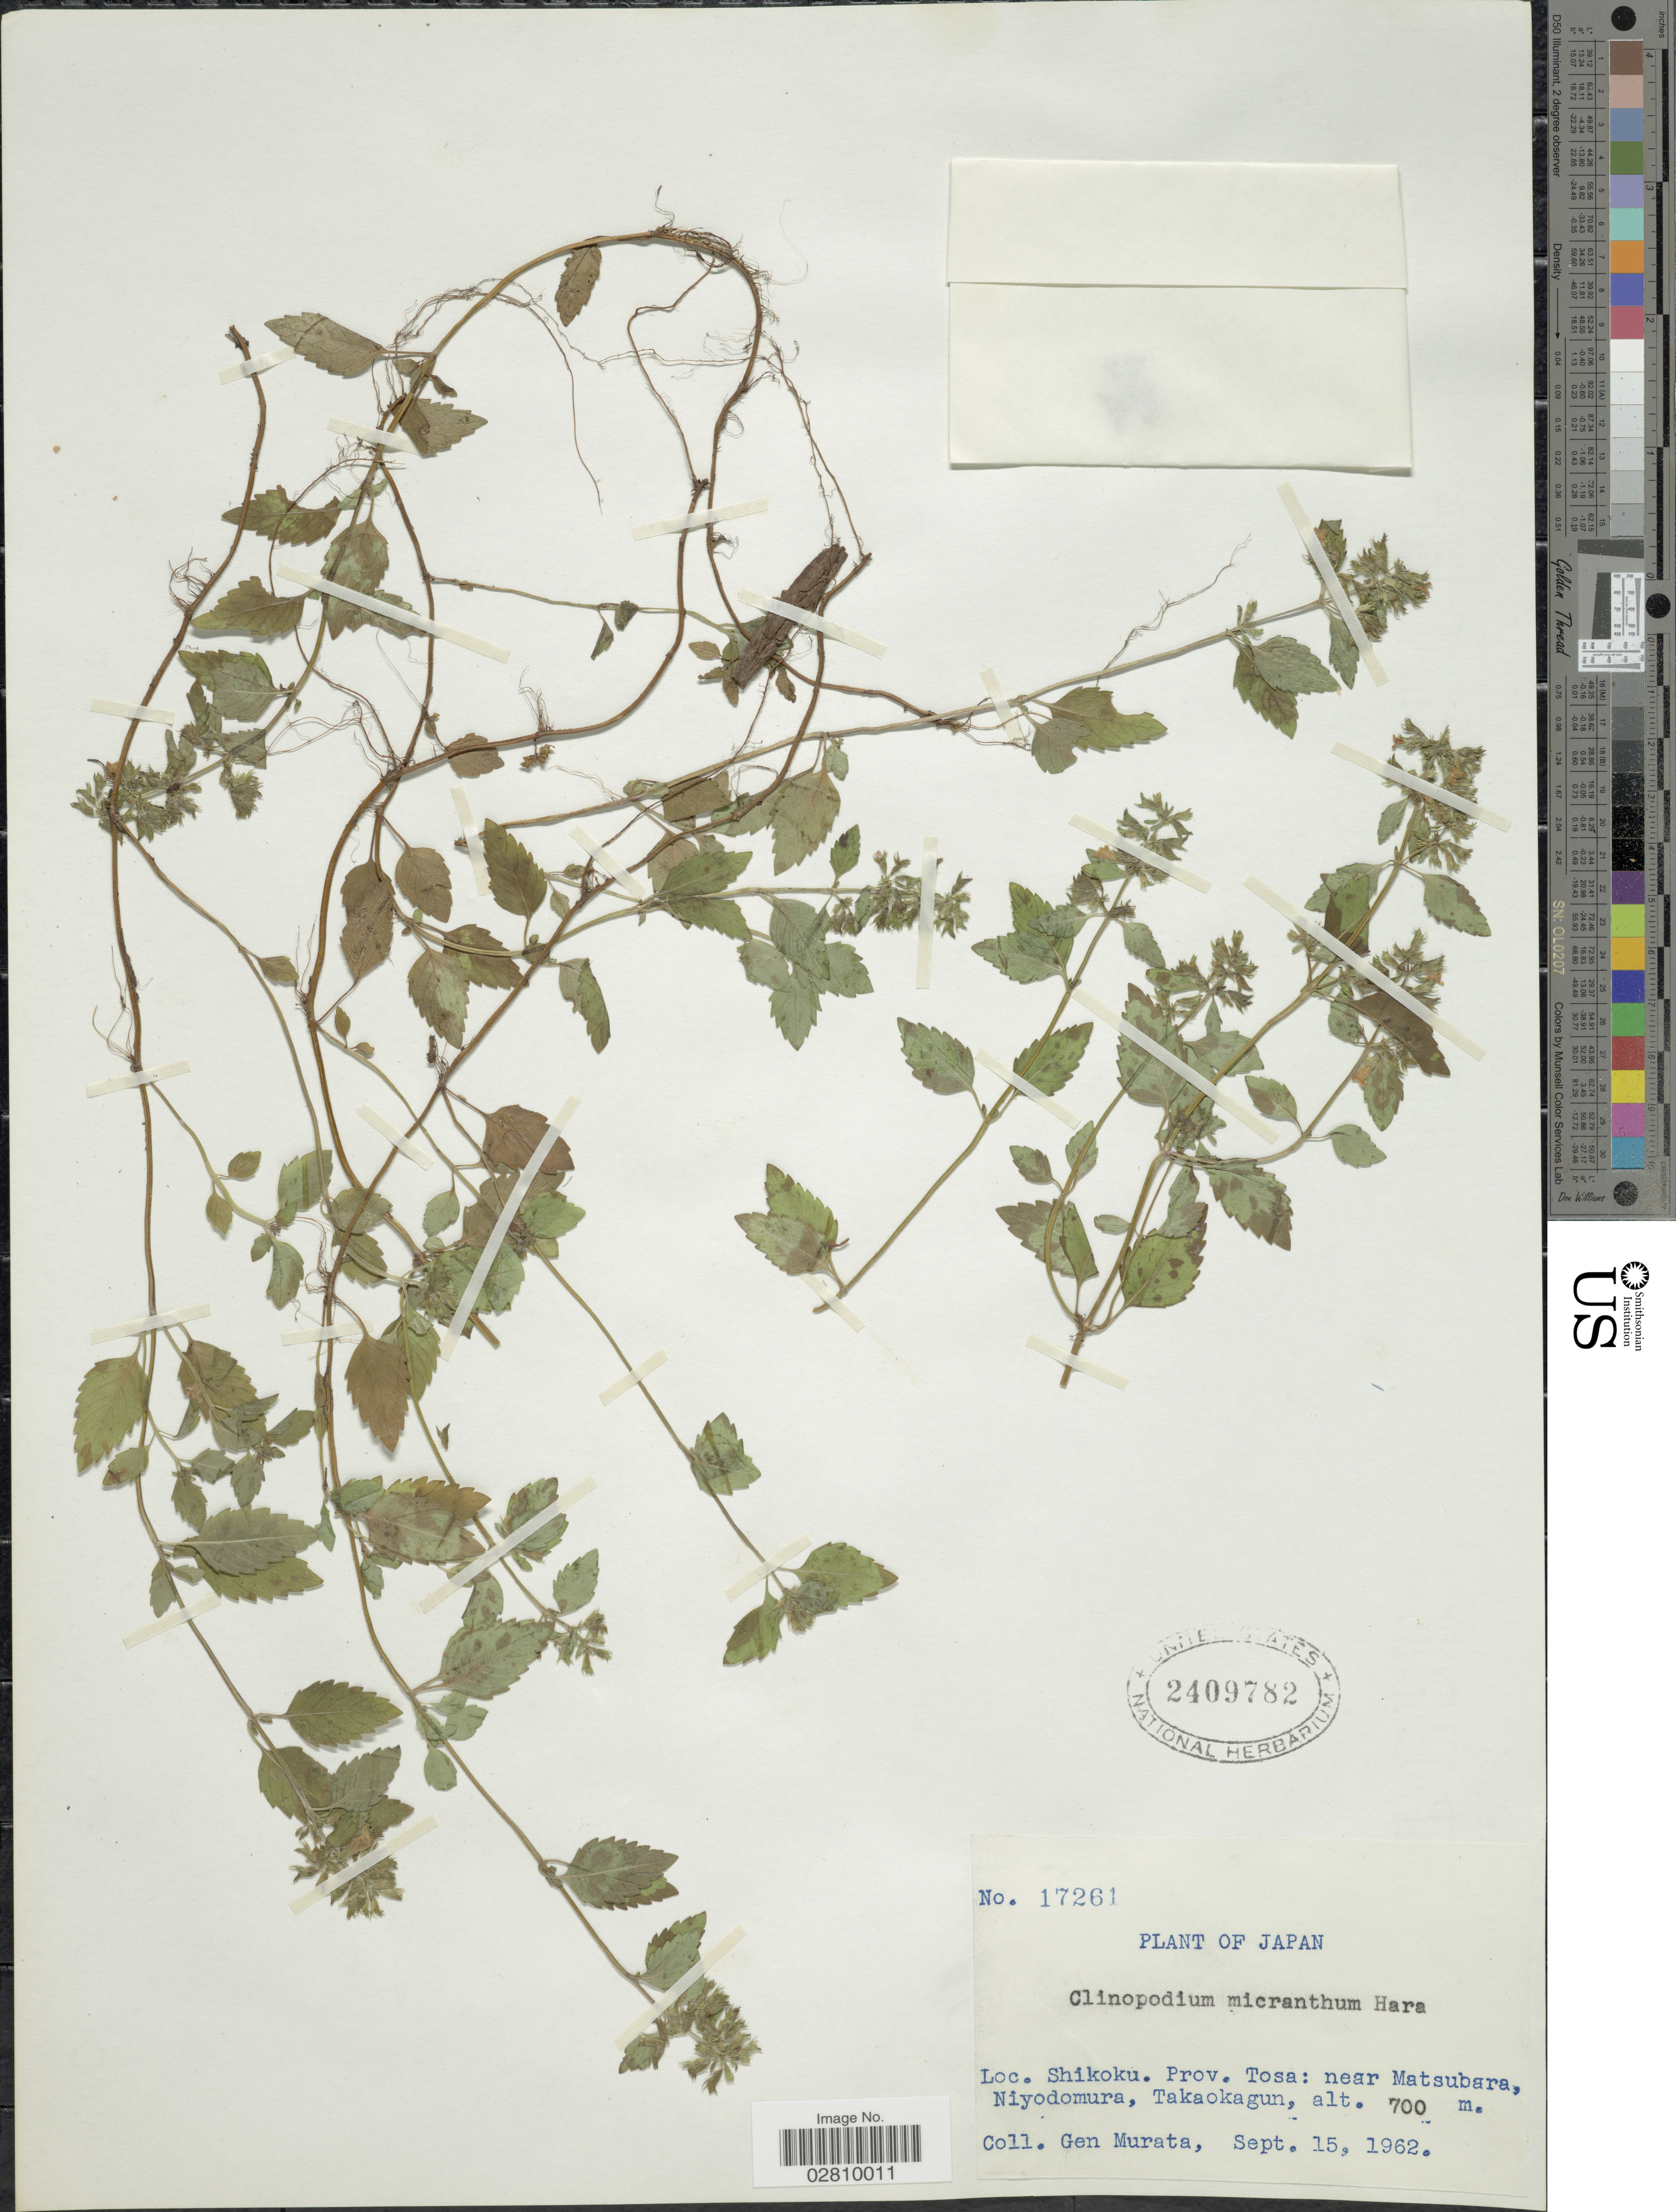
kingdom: Plantae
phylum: Tracheophyta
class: Magnoliopsida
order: Lamiales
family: Lamiaceae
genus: Clinopodium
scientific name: Clinopodium micranthum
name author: (Regel) H. Hara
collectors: G. Murata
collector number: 17261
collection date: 1962-09-15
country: Japan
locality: Shikoku. Prov. Tosa: near Matsubara, Niyodomura, Takaokagun.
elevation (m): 700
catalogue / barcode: US 2409782